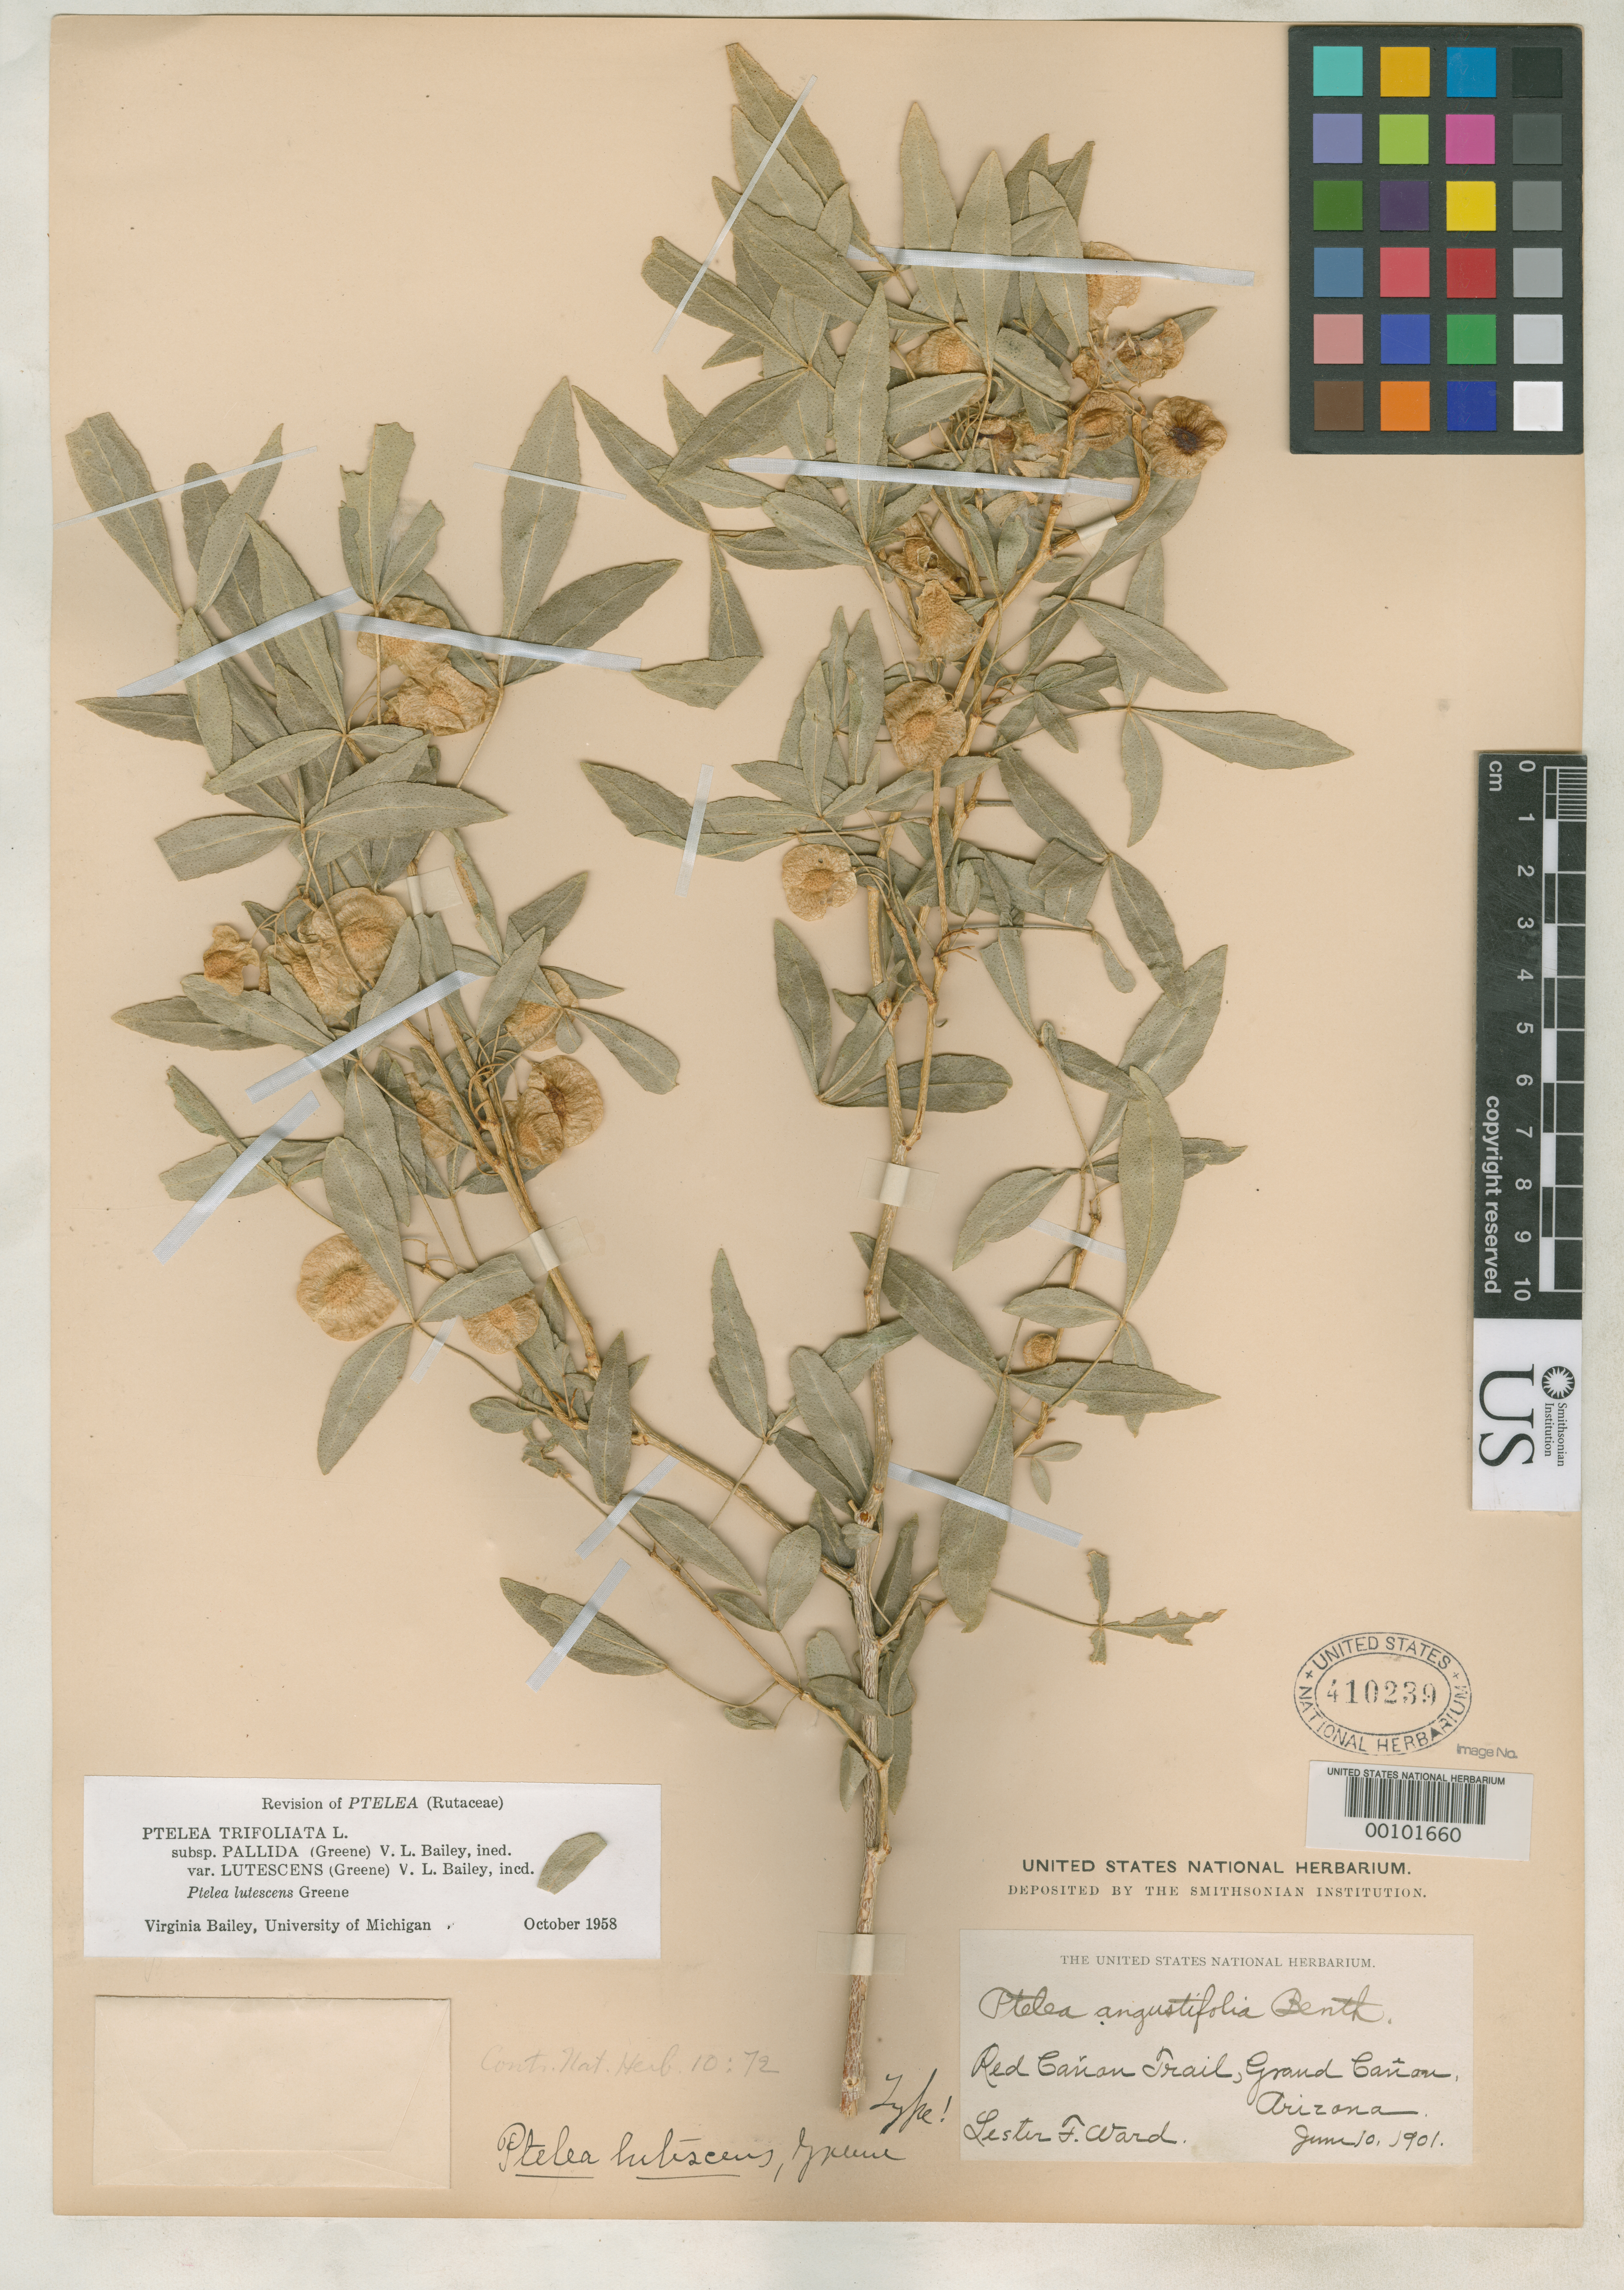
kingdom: Plantae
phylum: Tracheophyta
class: Magnoliopsida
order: Sapindales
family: Rutaceae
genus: Ptelea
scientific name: Ptelea lutescens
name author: Greene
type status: Holotype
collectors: L. F. Ward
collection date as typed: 10 Jun 1901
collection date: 1901-06-10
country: United States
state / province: Arizona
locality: Grand Canyon, Red Canyon trail.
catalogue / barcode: US 410239